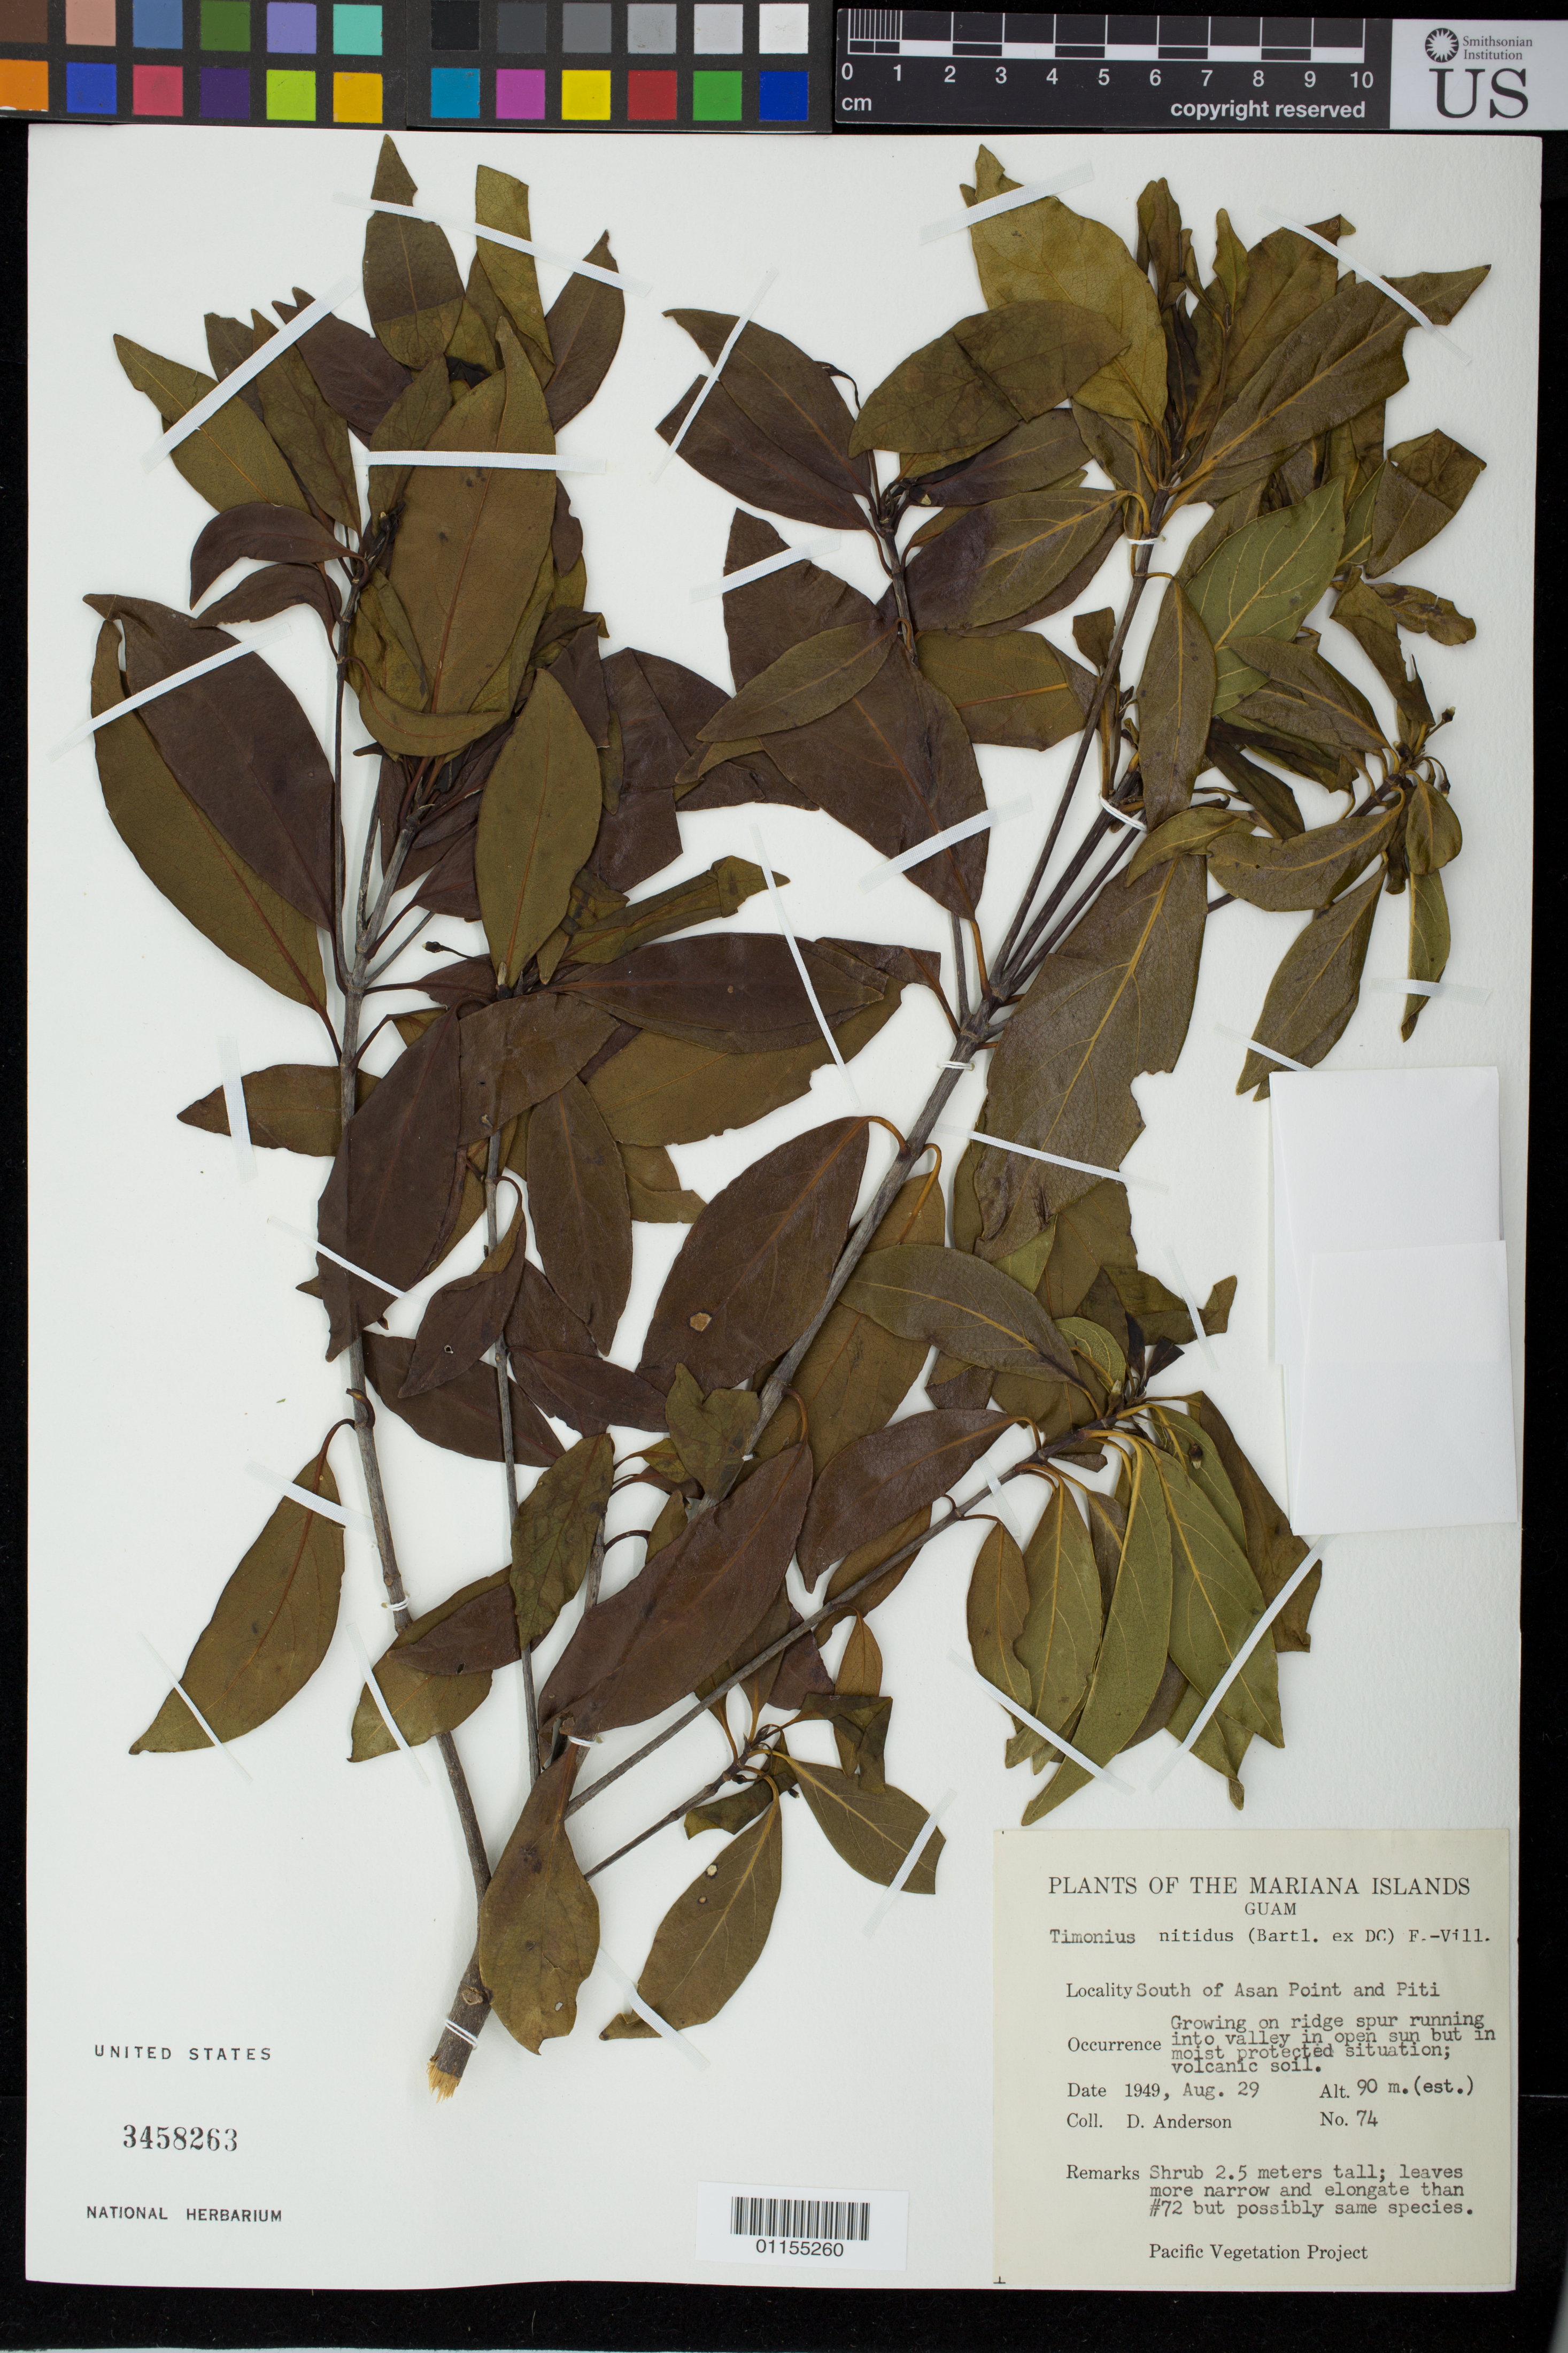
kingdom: Plantae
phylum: Tracheophyta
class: Magnoliopsida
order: Gentianales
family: Rubiaceae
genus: Timonius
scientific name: Timonius nitidus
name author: (Bartl. ex DC.) Fern.-Vill.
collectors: D. Anderson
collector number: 74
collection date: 1949-08-29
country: Guam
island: Guam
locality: S. of Asan Point and Piti.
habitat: open sun, but moist and protected.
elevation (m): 90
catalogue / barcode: US 3458263